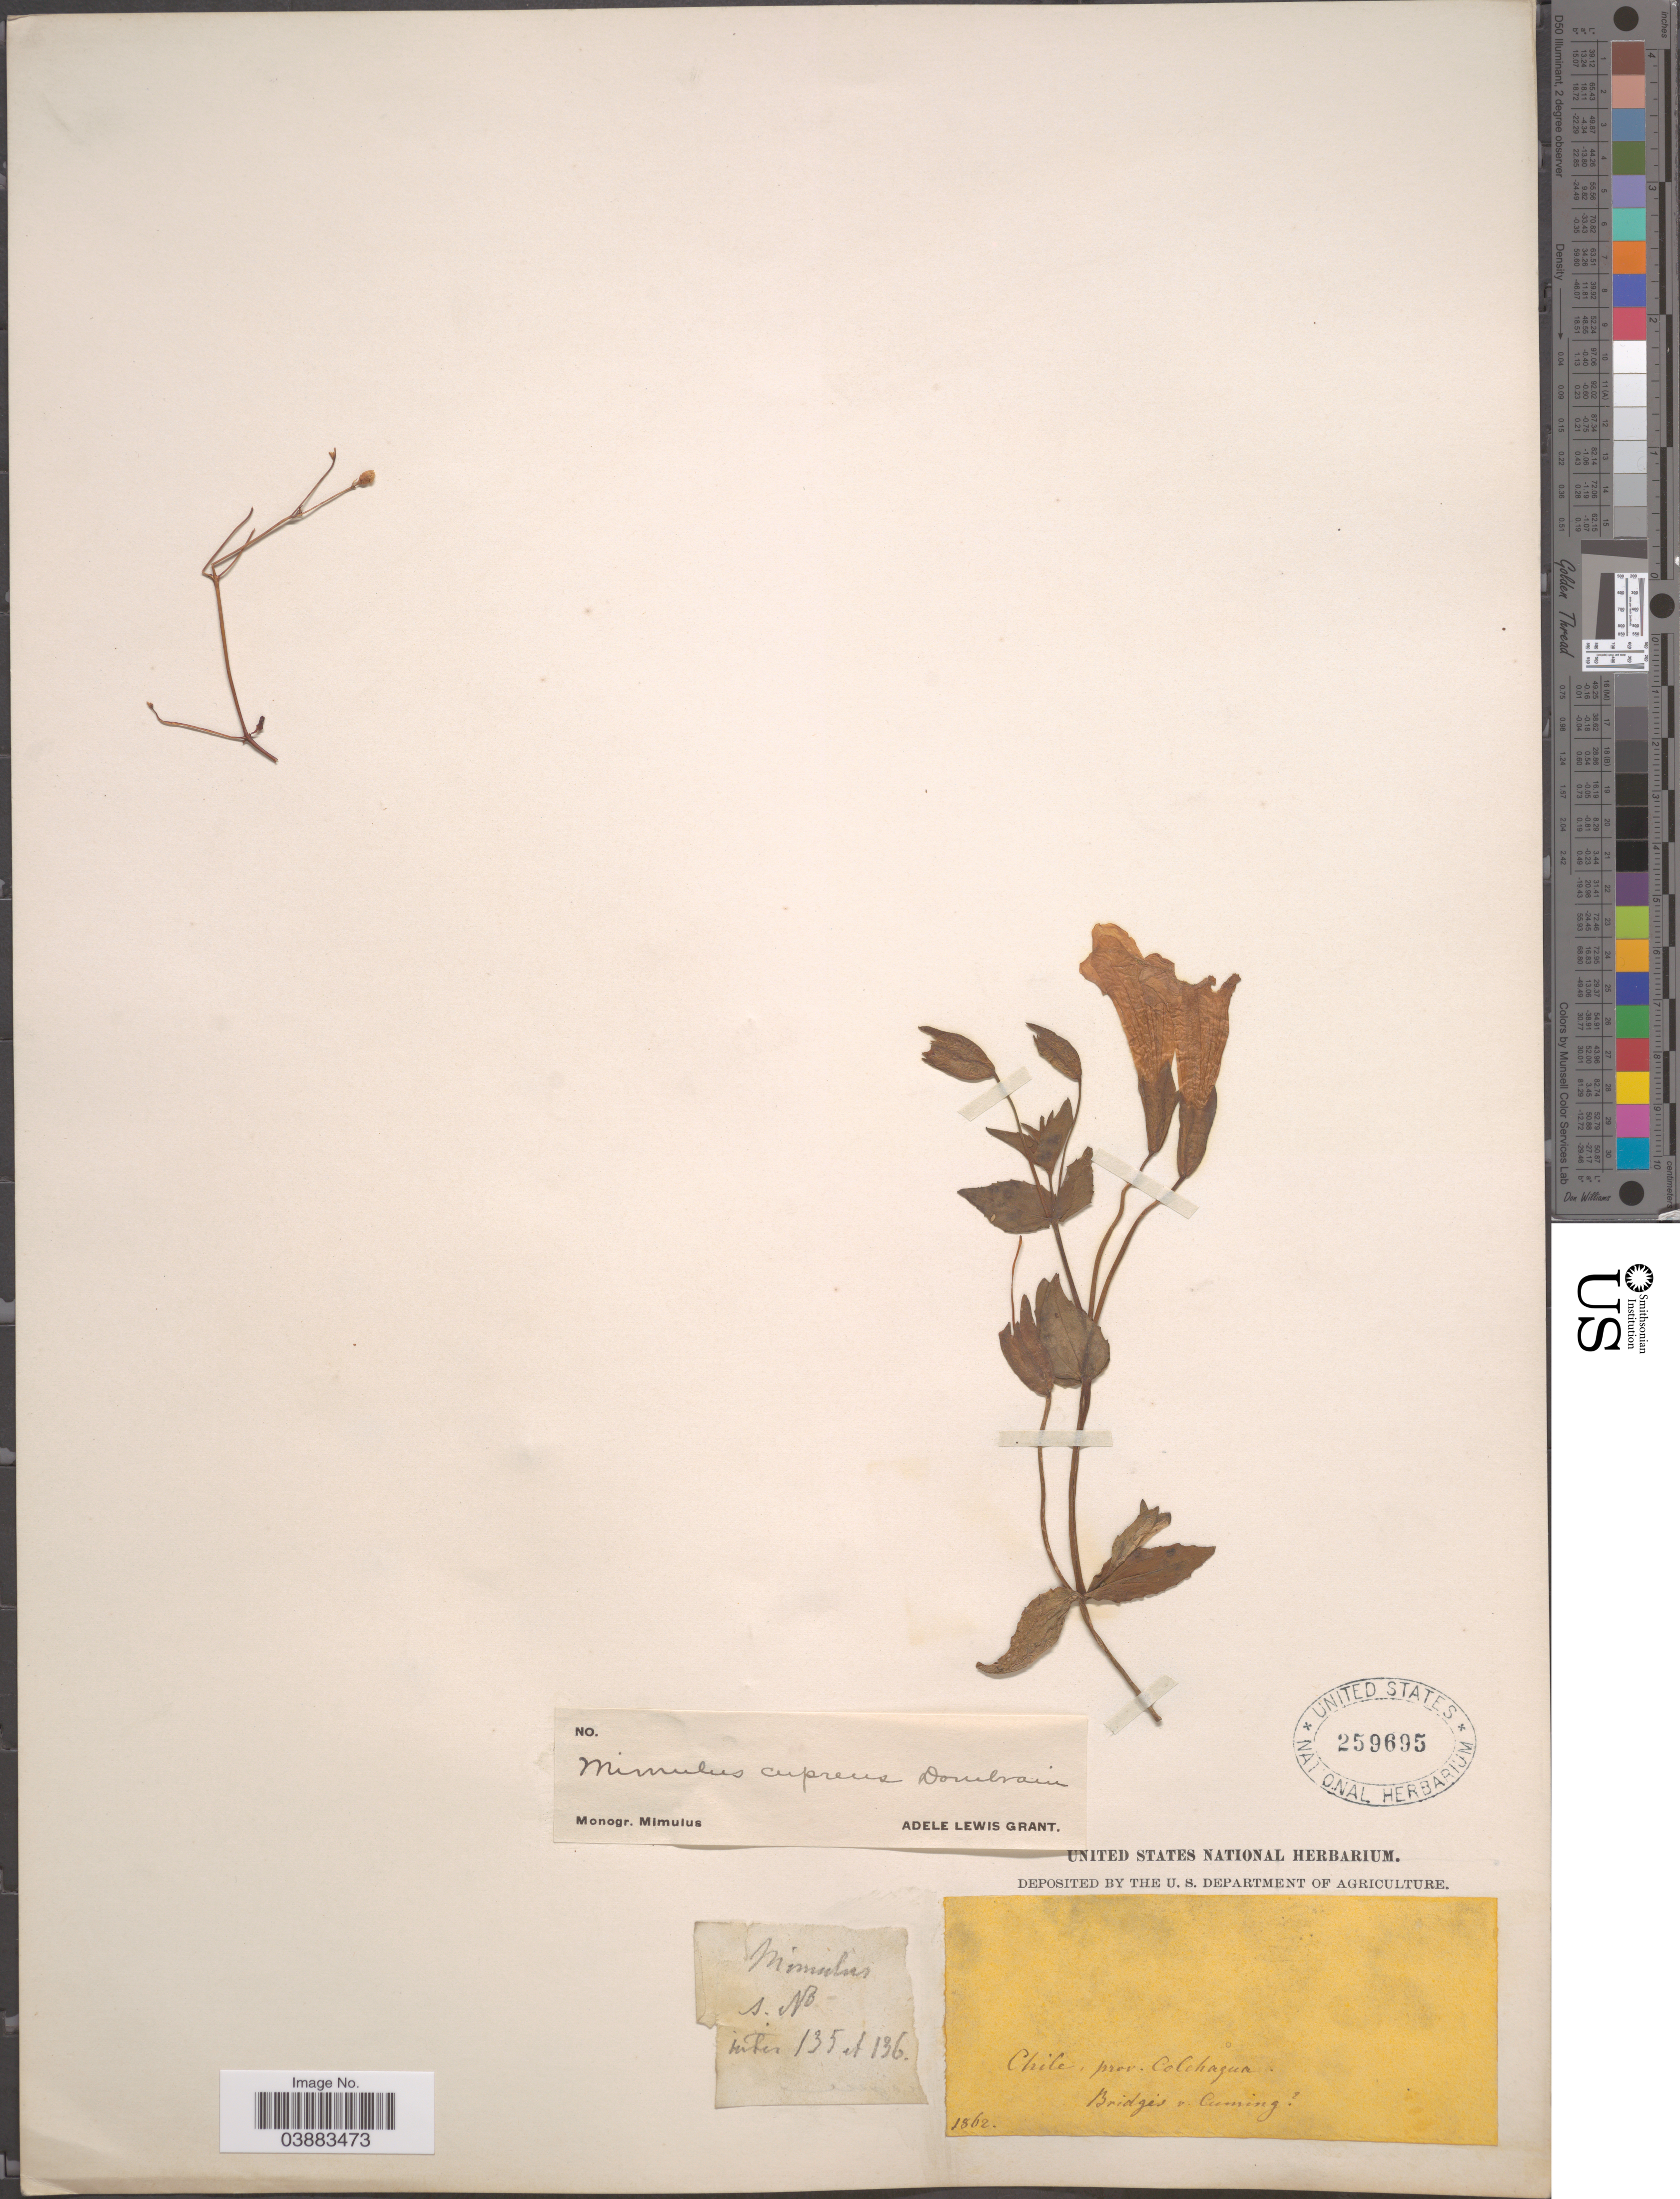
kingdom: Plantae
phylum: Tracheophyta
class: Magnoliopsida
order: Lamiales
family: Phrymaceae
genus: Mimulus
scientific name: Mimulus cupreus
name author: Dombrain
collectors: Bridges & -. Cuming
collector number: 135/136 ?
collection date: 1862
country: Chile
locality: Prov. Colchagua.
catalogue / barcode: US 259695